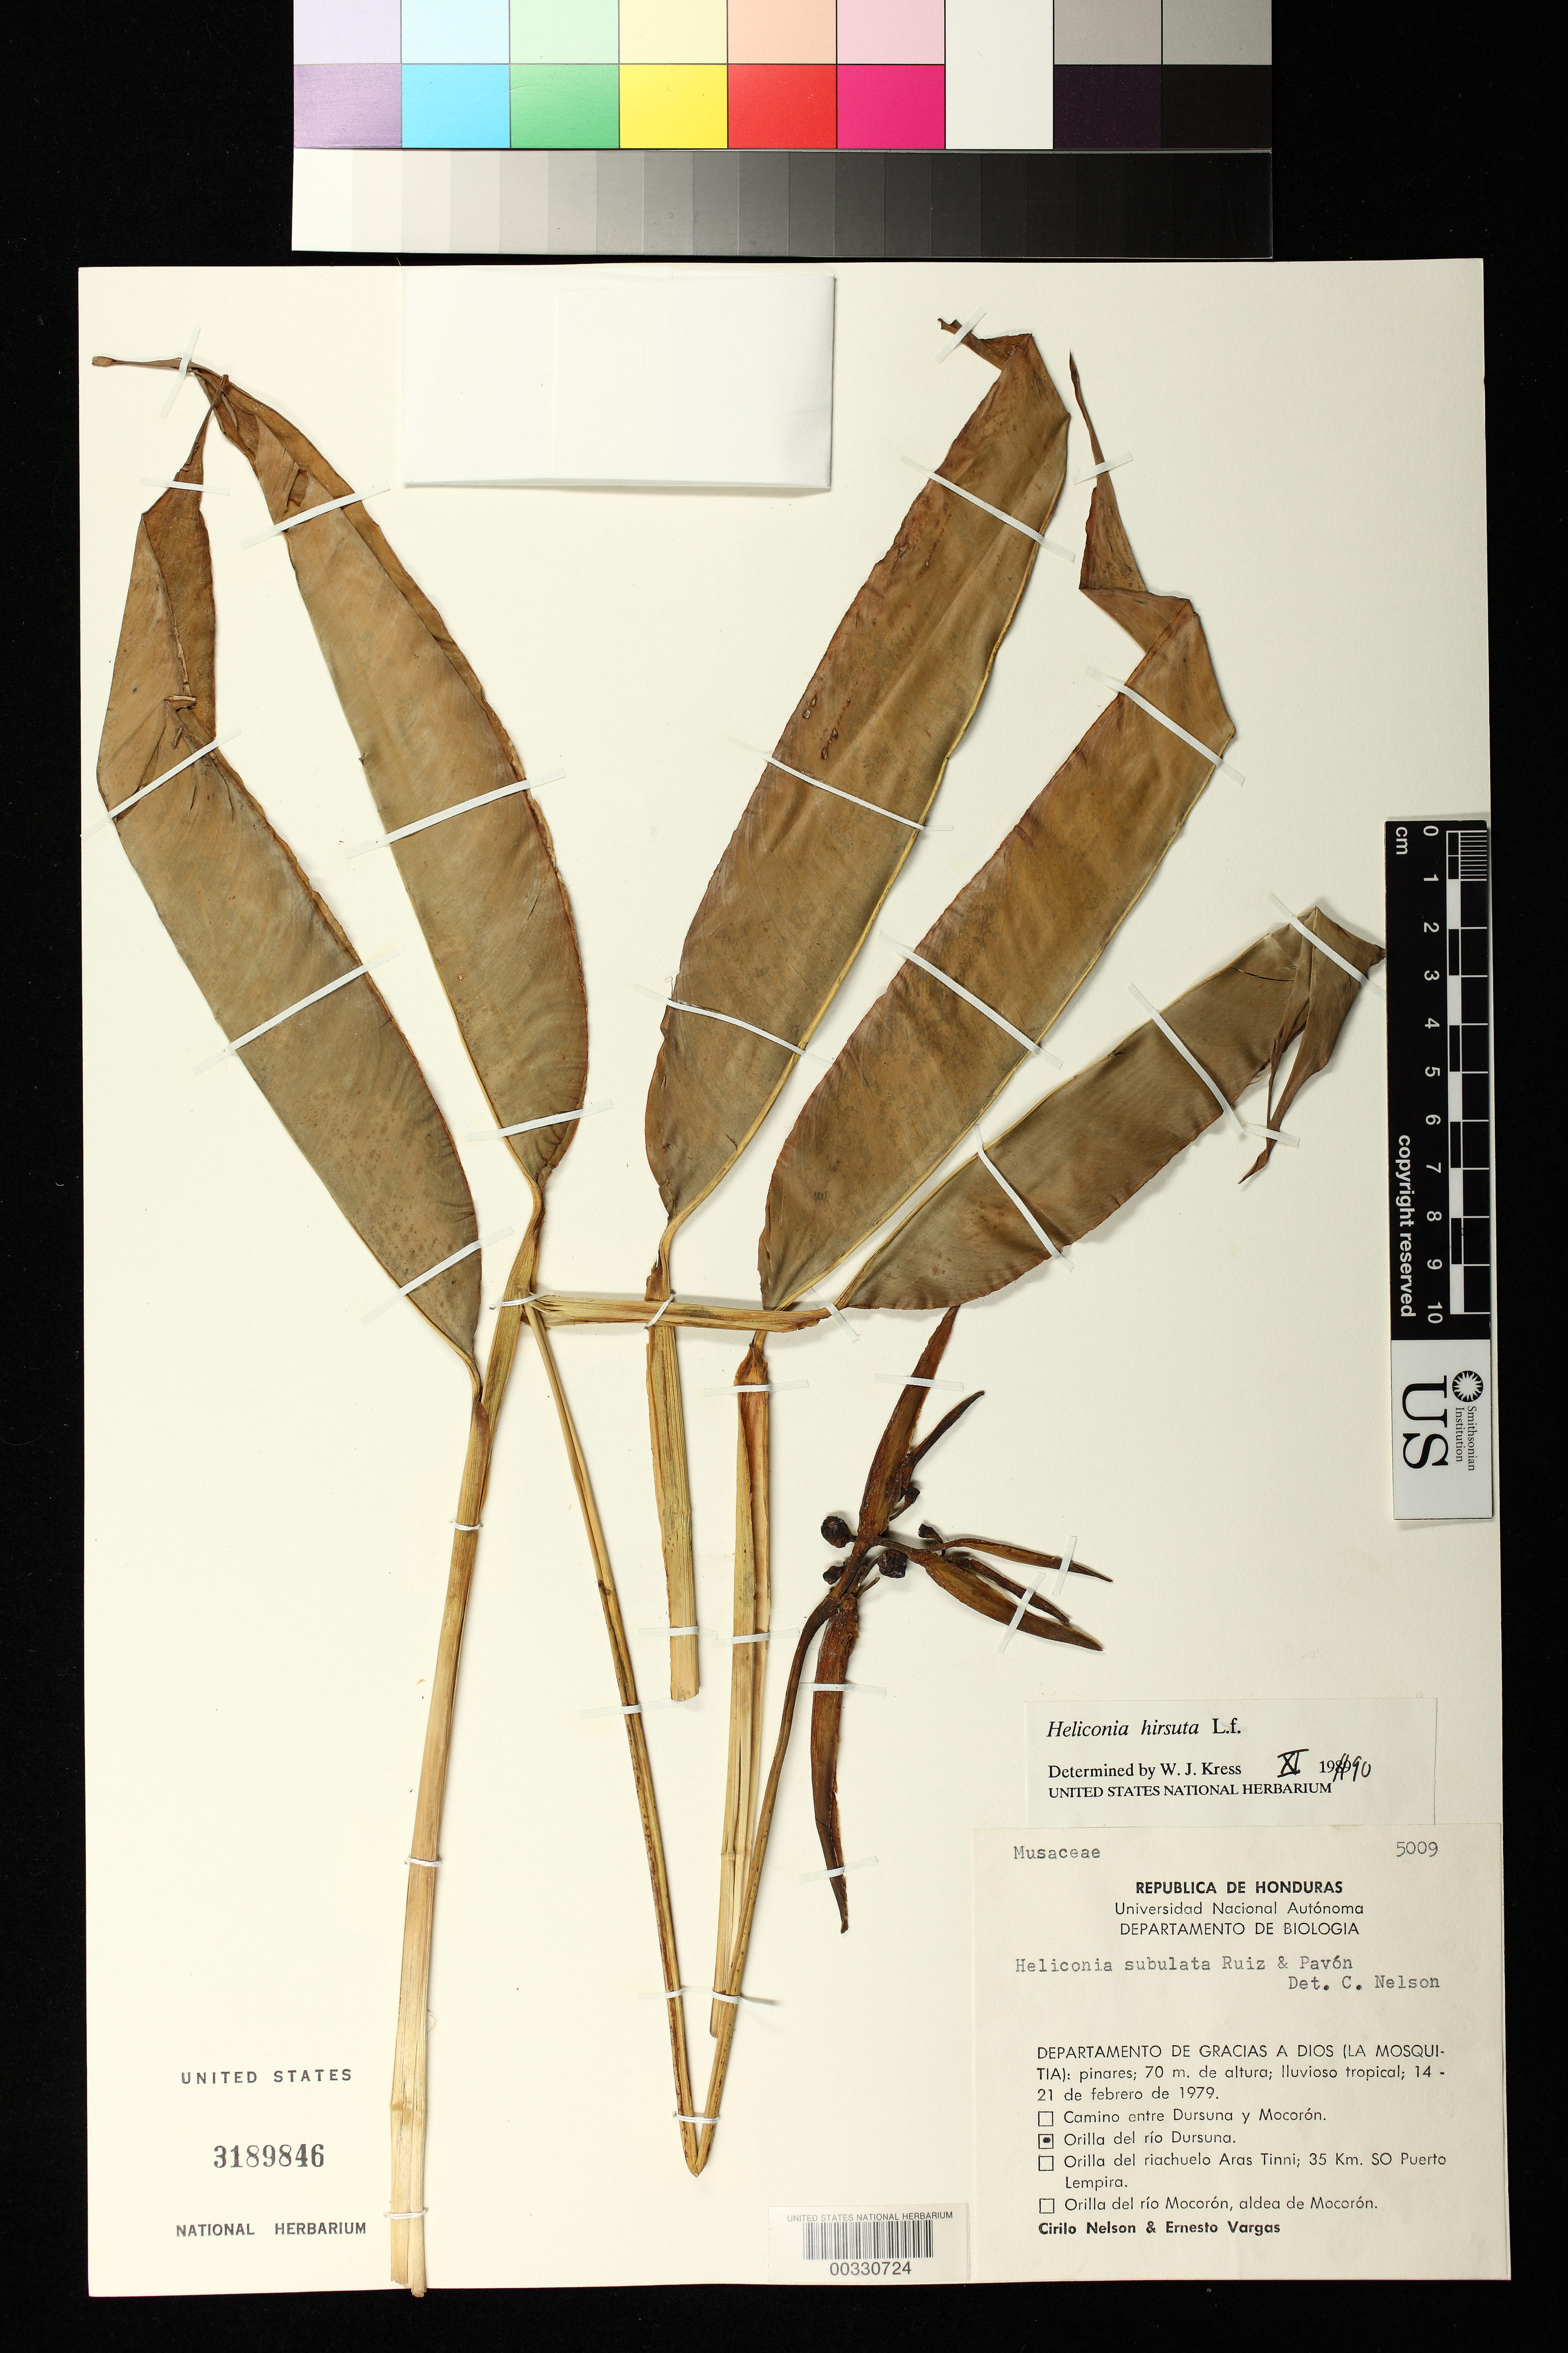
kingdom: Plantae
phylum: Tracheophyta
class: Liliopsida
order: Zingiberales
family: Heliconiaceae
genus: Heliconia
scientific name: Heliconia hirsuta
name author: L. f.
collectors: C. H. Nelson & E. Vargas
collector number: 5009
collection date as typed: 14 Feb 1979 to 21 Feb 1979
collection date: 1979-02-14/1979-02-21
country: Honduras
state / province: Gracias de Dios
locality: Bank of río Dursuna, (La Mosquitia)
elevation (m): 70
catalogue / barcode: US 3189846